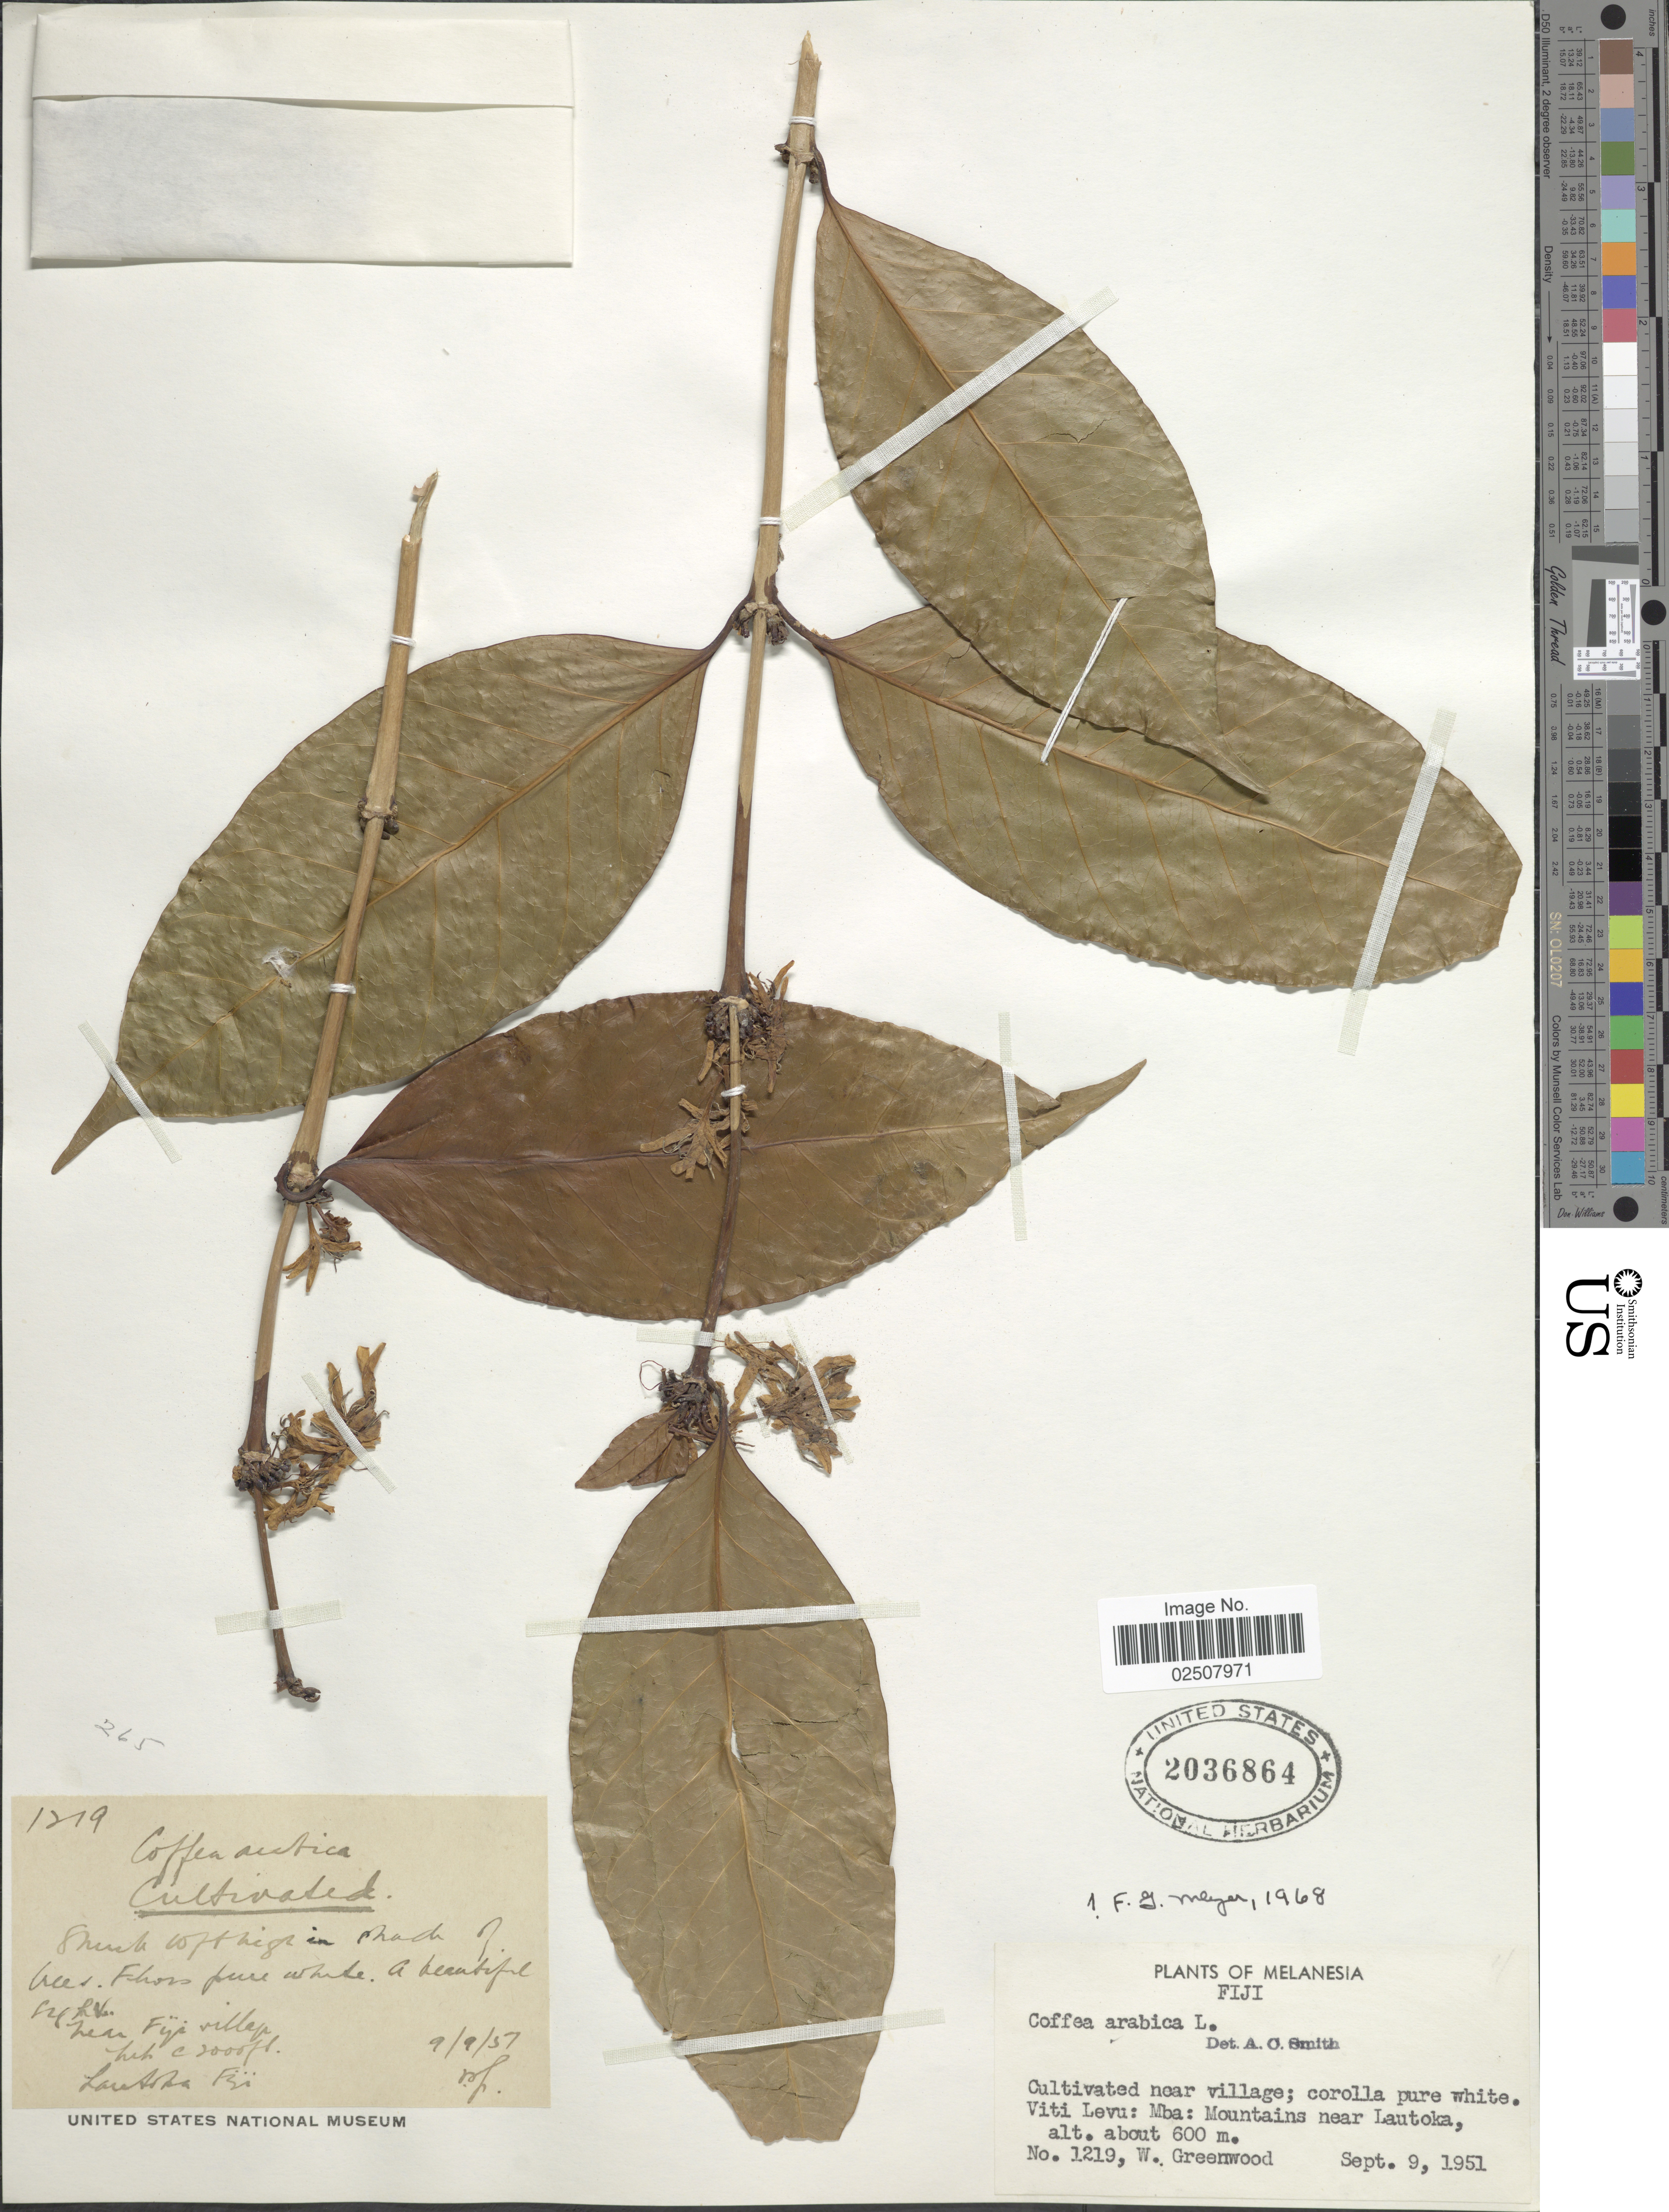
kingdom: Plantae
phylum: Tracheophyta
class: Magnoliopsida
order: Gentianales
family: Rubiaceae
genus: Coffea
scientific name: Coffea arabica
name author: L.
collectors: W. Greenwood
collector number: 1219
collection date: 1951-09-09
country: Fiji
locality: Melanesia, Cultivated near village; Viti Levu: Mba: Mountains near Lautoba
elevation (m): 600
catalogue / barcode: US 2036864